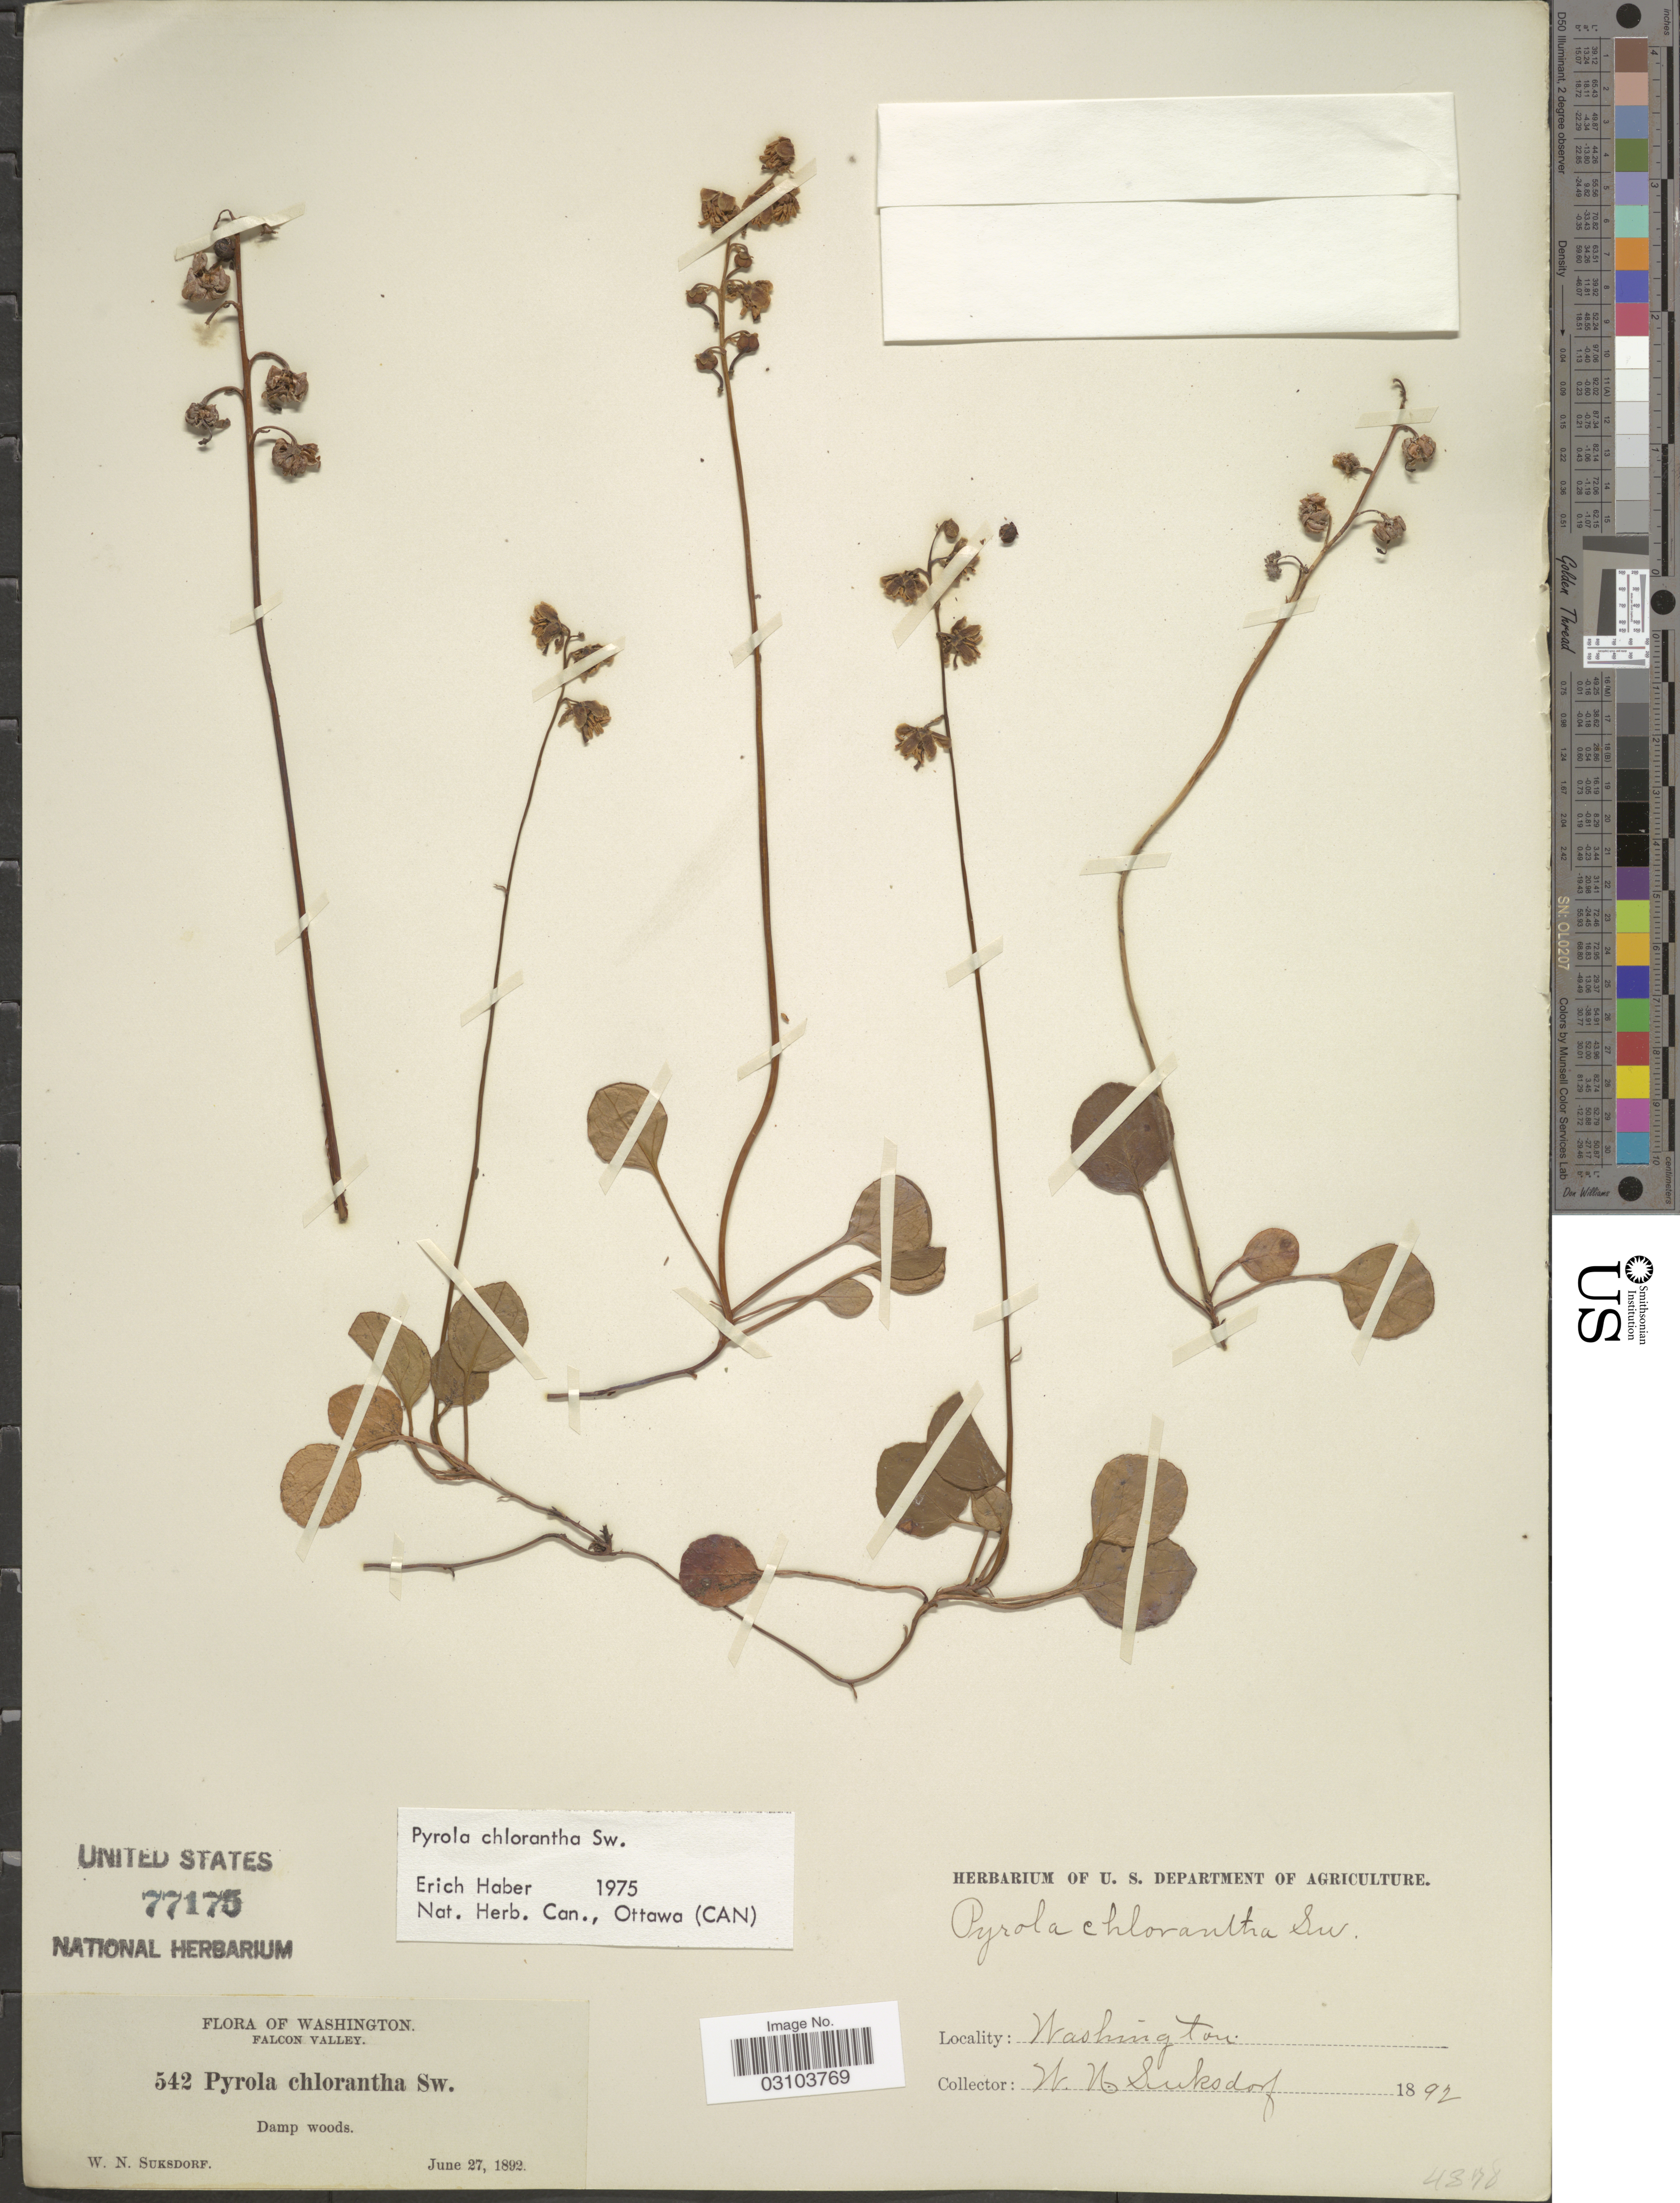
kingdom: Plantae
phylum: Tracheophyta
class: Magnoliopsida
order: Ericales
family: Ericaceae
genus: Pyrola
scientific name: Pyrola chlorantha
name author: Schweigg.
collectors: W. N. Suksdorf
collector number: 542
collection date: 1892-06-27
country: United States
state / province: Washington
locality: Falcon Valley.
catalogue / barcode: US 77175